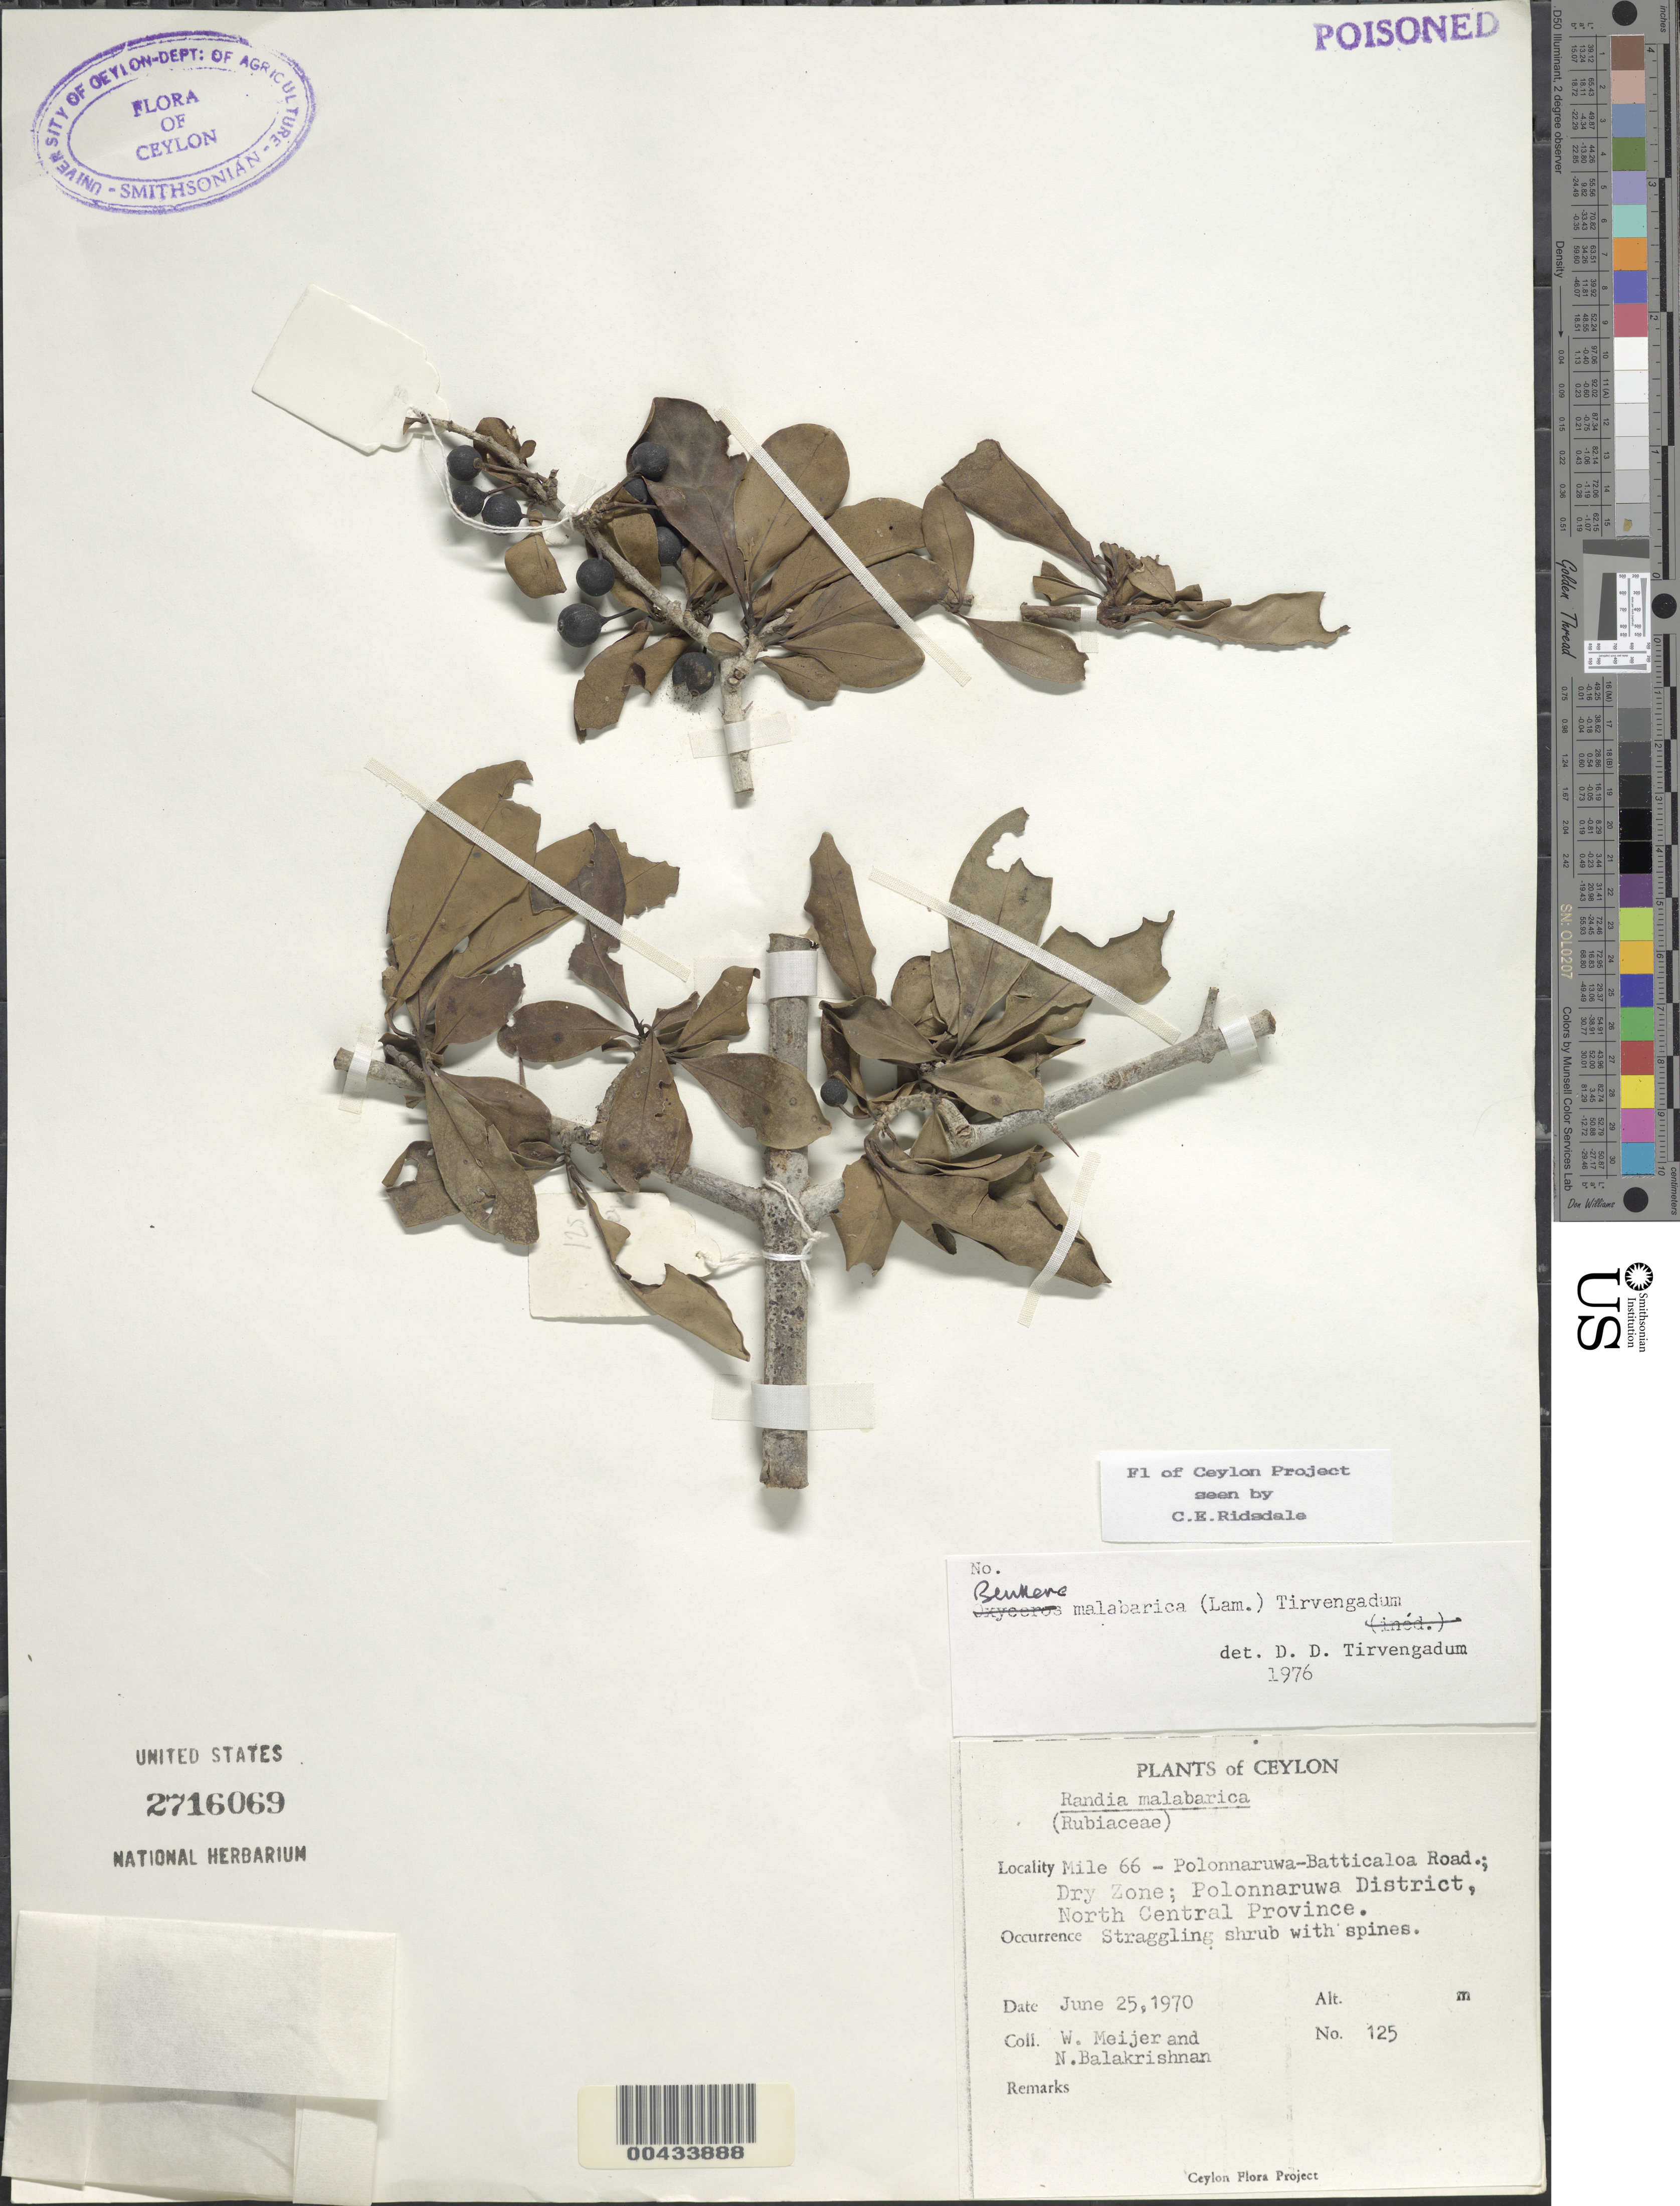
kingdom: Plantae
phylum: Tracheophyta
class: Magnoliopsida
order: Gentianales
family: Rubiaceae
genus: Benkara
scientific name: Benkara malabarica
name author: (Lam.) Tirveng.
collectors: W. Meijer & N. Balakrishnan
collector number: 125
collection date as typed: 25 Jun 1970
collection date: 1970-06-25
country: Sri Lanka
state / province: North Central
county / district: Polonnaruwa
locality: Mile 66, Polonnaruwa-Batticaloa Rd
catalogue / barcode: US 2716069